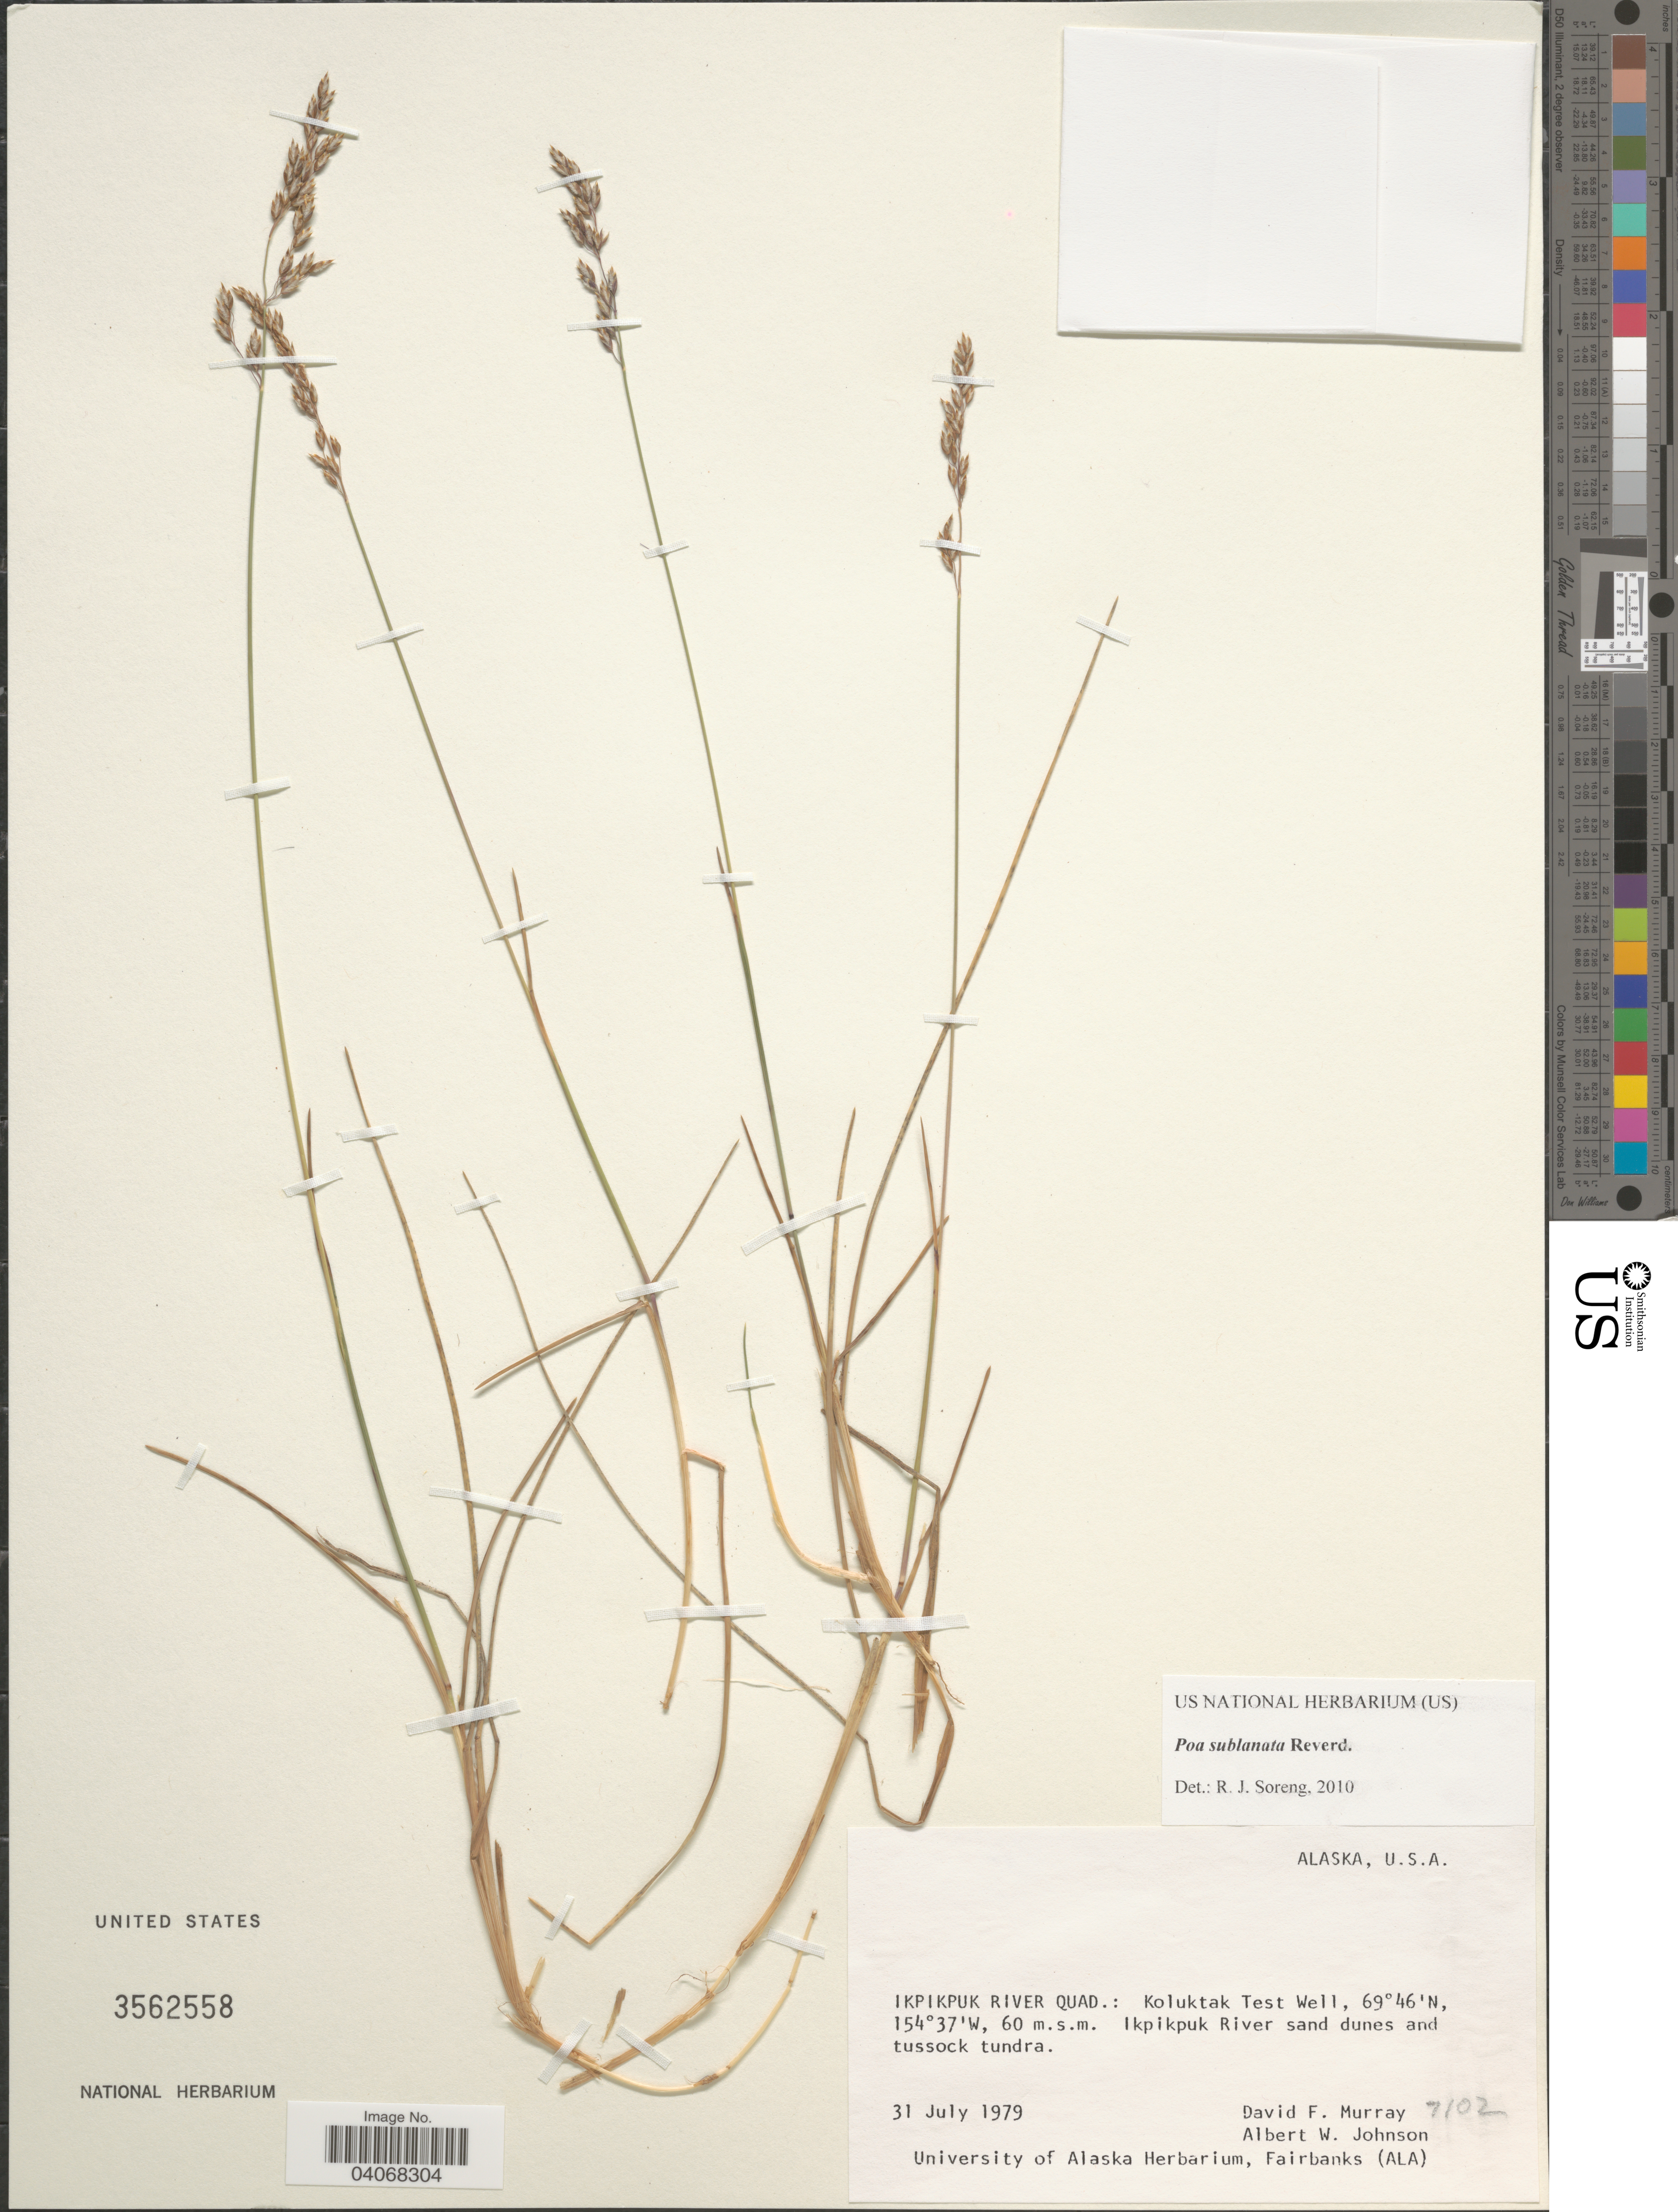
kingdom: Plantae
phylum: Tracheophyta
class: Liliopsida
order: Poales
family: Poaceae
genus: Poa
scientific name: Poa sublanata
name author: Reverd.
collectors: D. F. Murray & A. W. Johnson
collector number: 7102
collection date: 1979-07-31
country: United States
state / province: Alaska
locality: Ikpikpuk River Quad.: Koluktak Test Well. Ikpikpuk River sand dunes and tussock tundra.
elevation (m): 60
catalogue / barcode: US 3562558